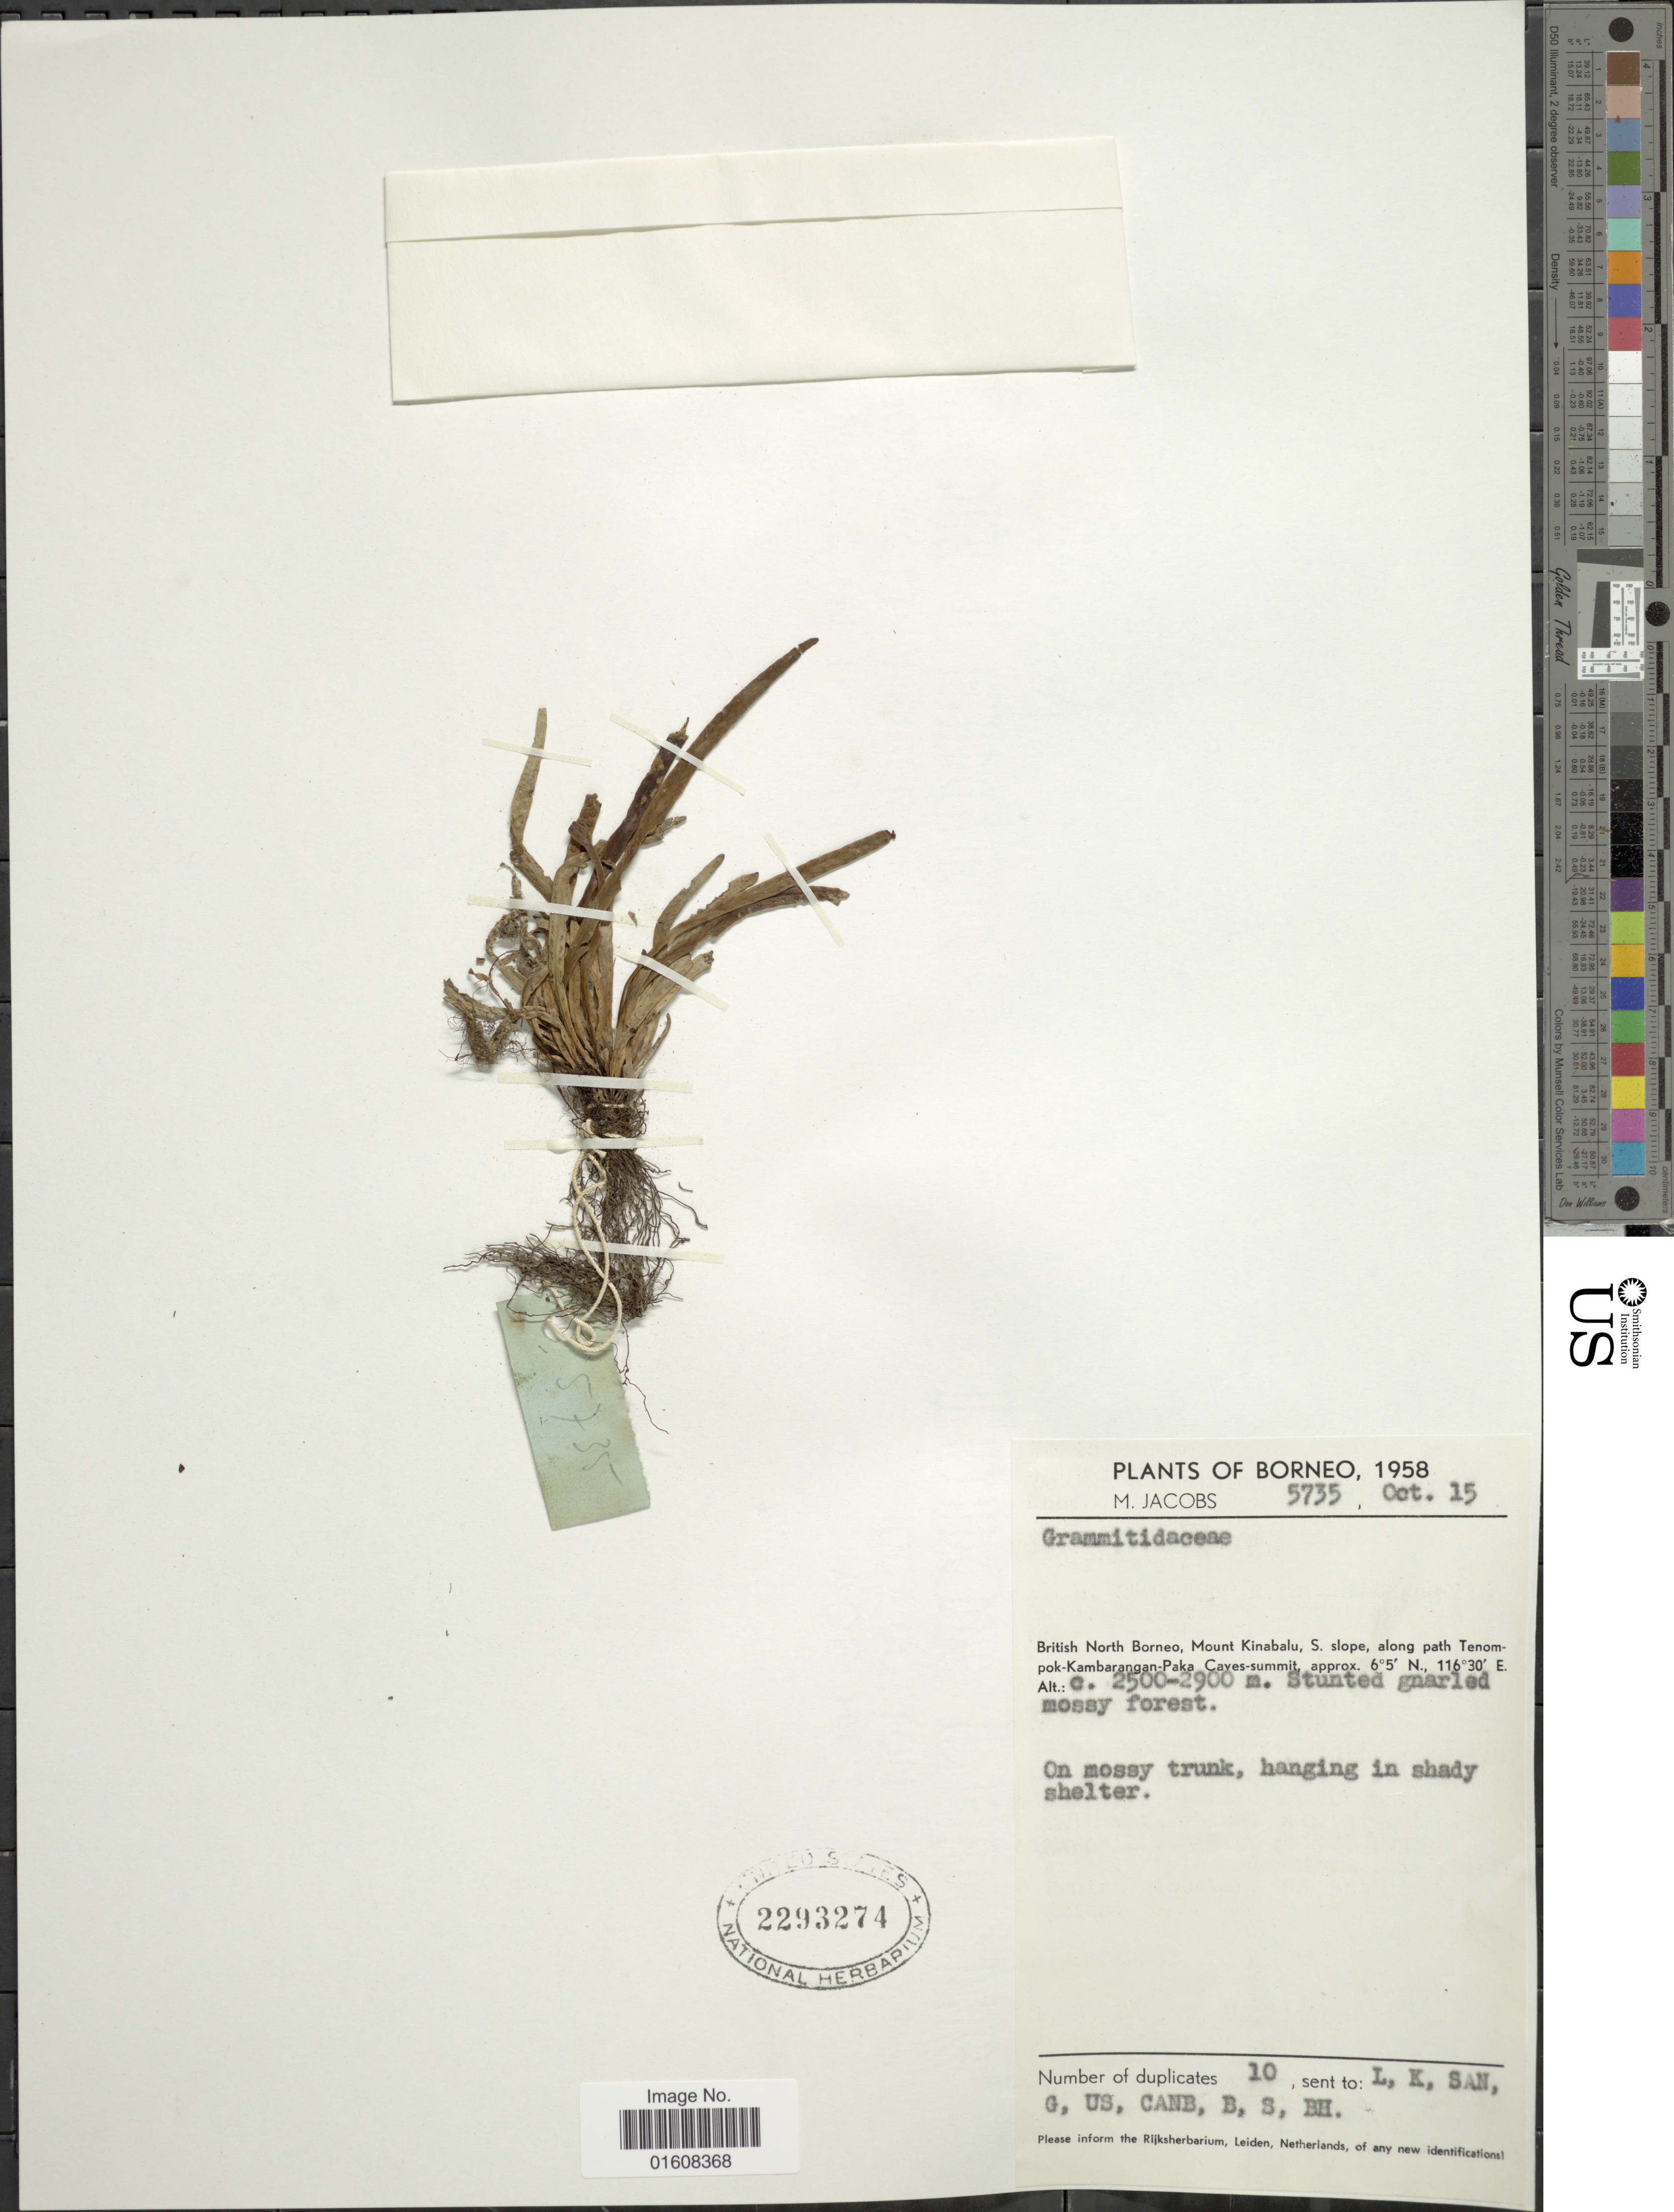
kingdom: Plantae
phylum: Tracheophyta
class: Polypodiopsida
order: Polypodiales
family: Polypodiaceae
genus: Grammitis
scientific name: Grammitis sp.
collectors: M. Jacobs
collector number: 5735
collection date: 1958-10-15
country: Malaysia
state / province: Sabah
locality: British North Borneo, Mount Kinabalu, S. slope, along Tenompok-Kambarangan-Paka Caves-summit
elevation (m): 2500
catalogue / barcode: US 2293274